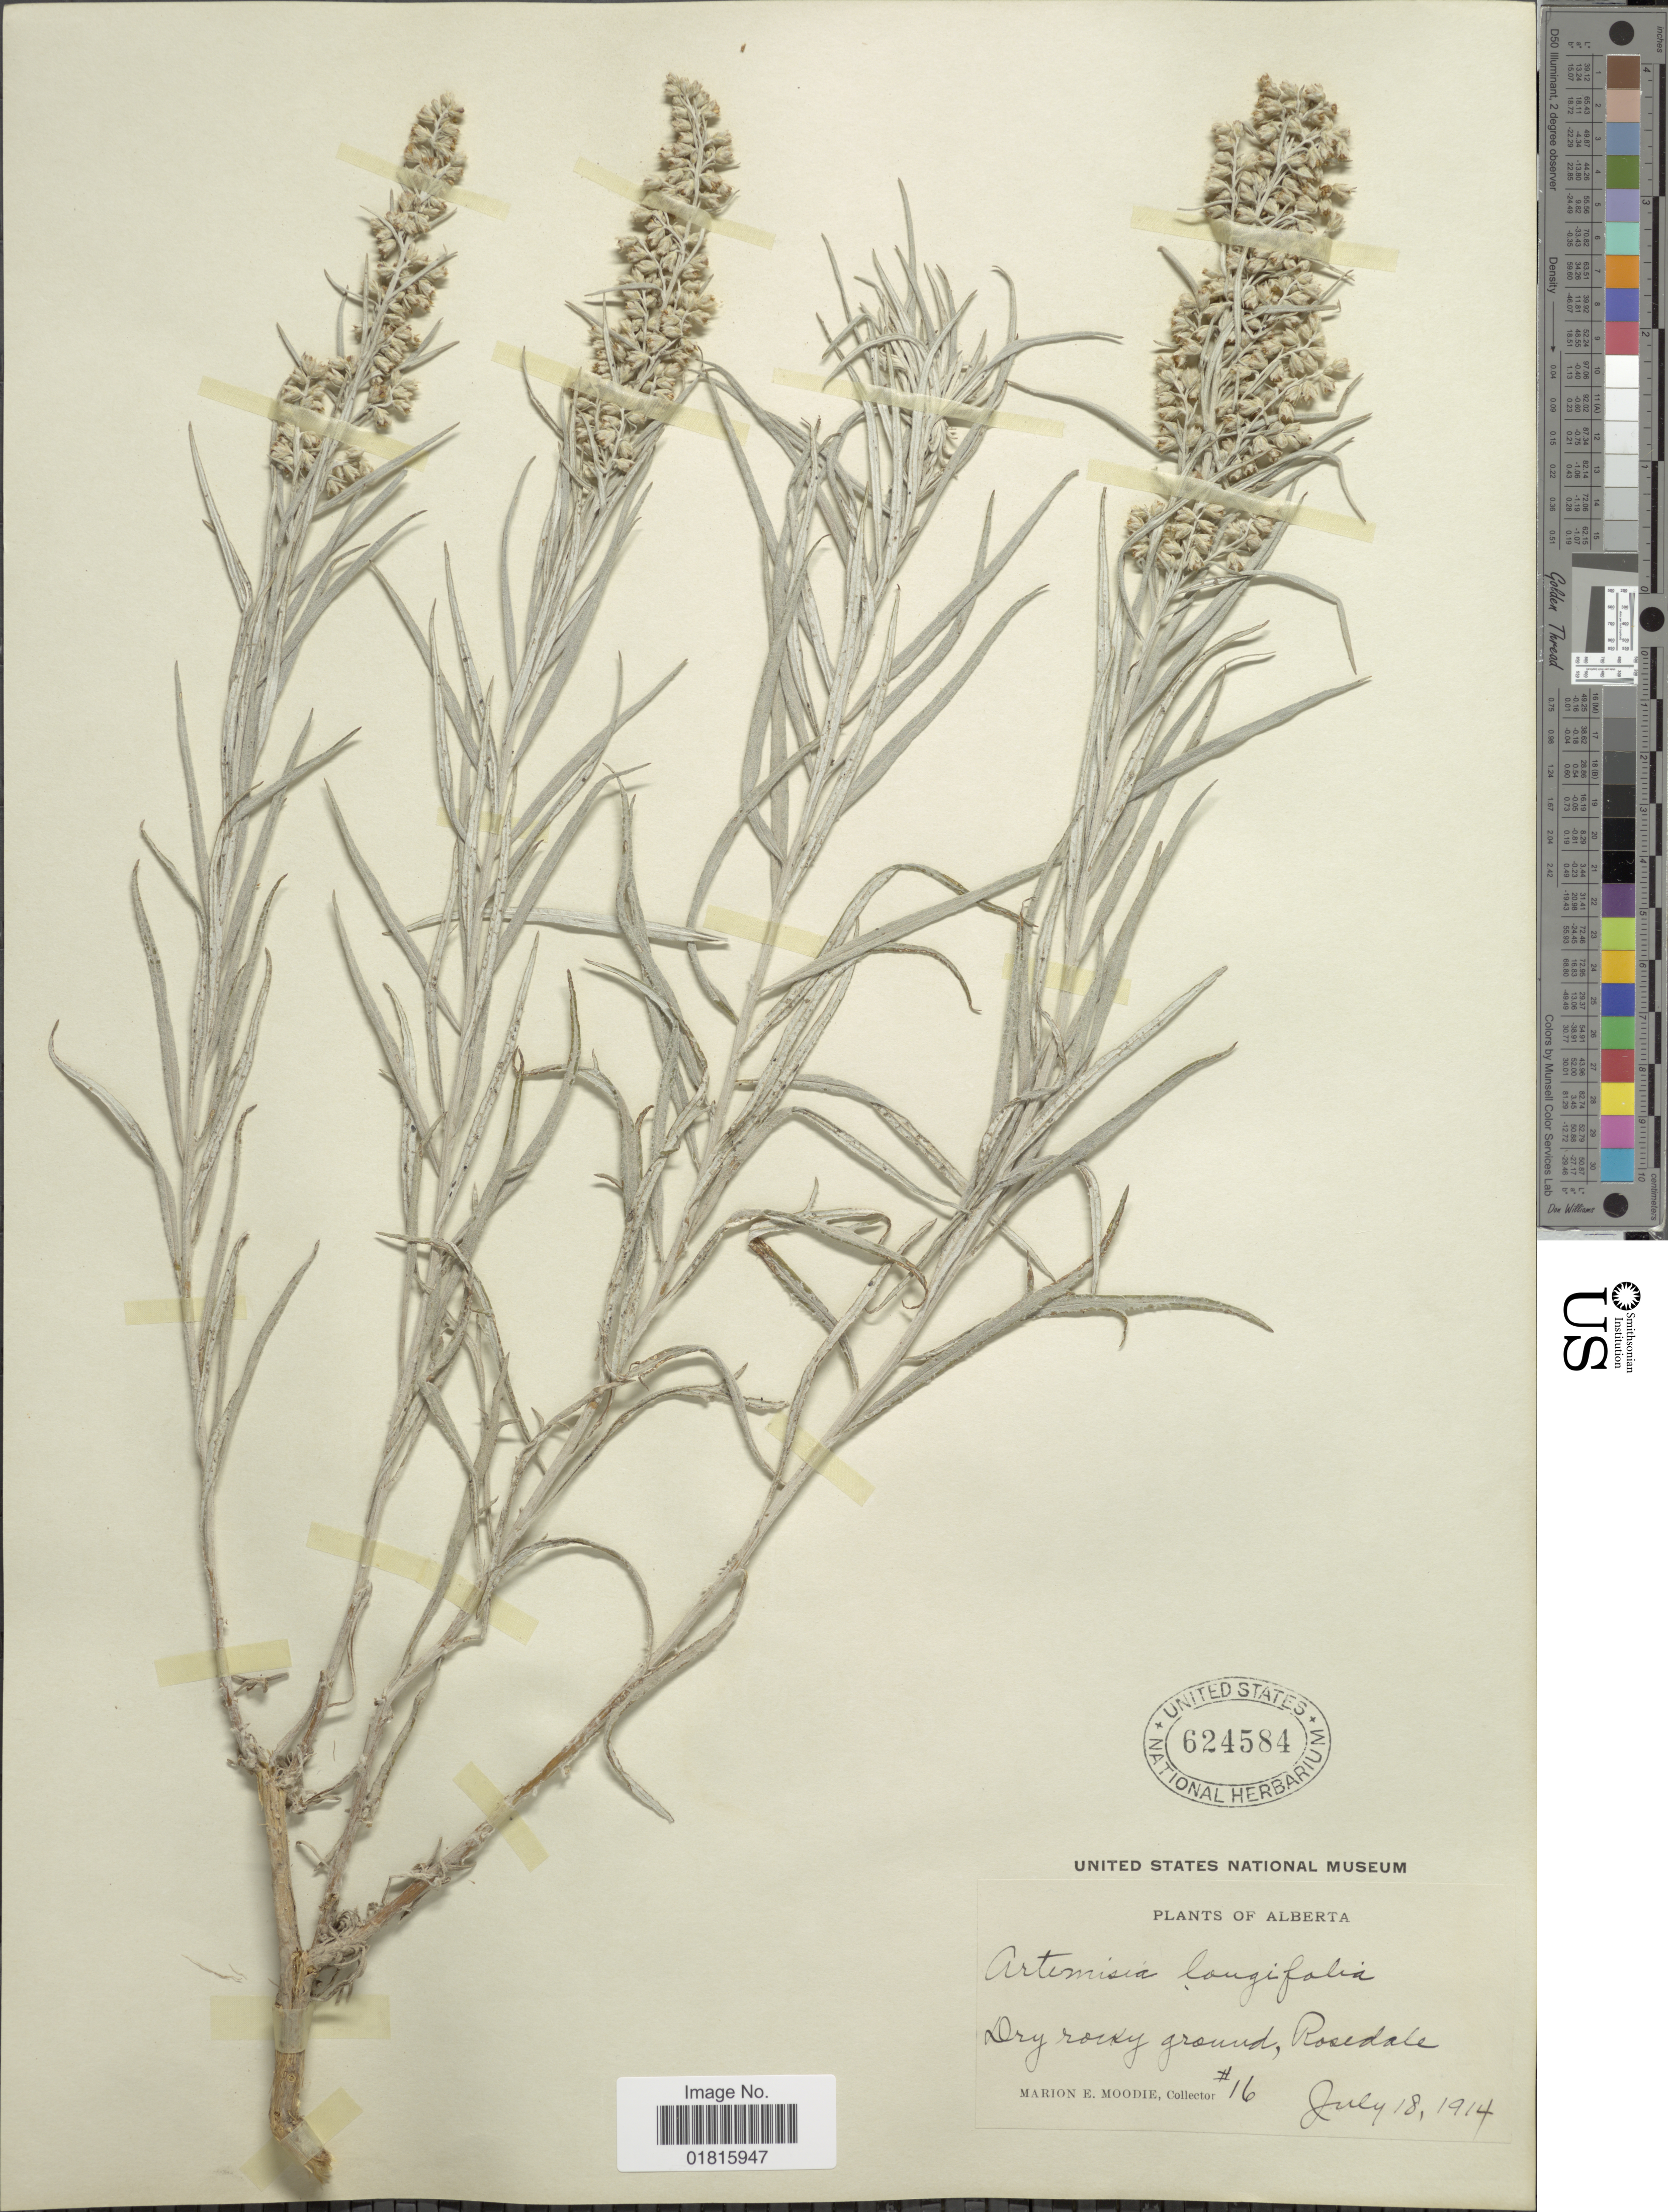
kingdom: Plantae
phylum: Tracheophyta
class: Magnoliopsida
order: Asterales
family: Asteraceae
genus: Artemisia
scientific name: Artemisia longifolia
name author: Nutt.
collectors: M. E. Moodie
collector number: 16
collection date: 1914-07-18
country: Canada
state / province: Alberta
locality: Dry rocky ground, Rosedale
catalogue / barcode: US 624584